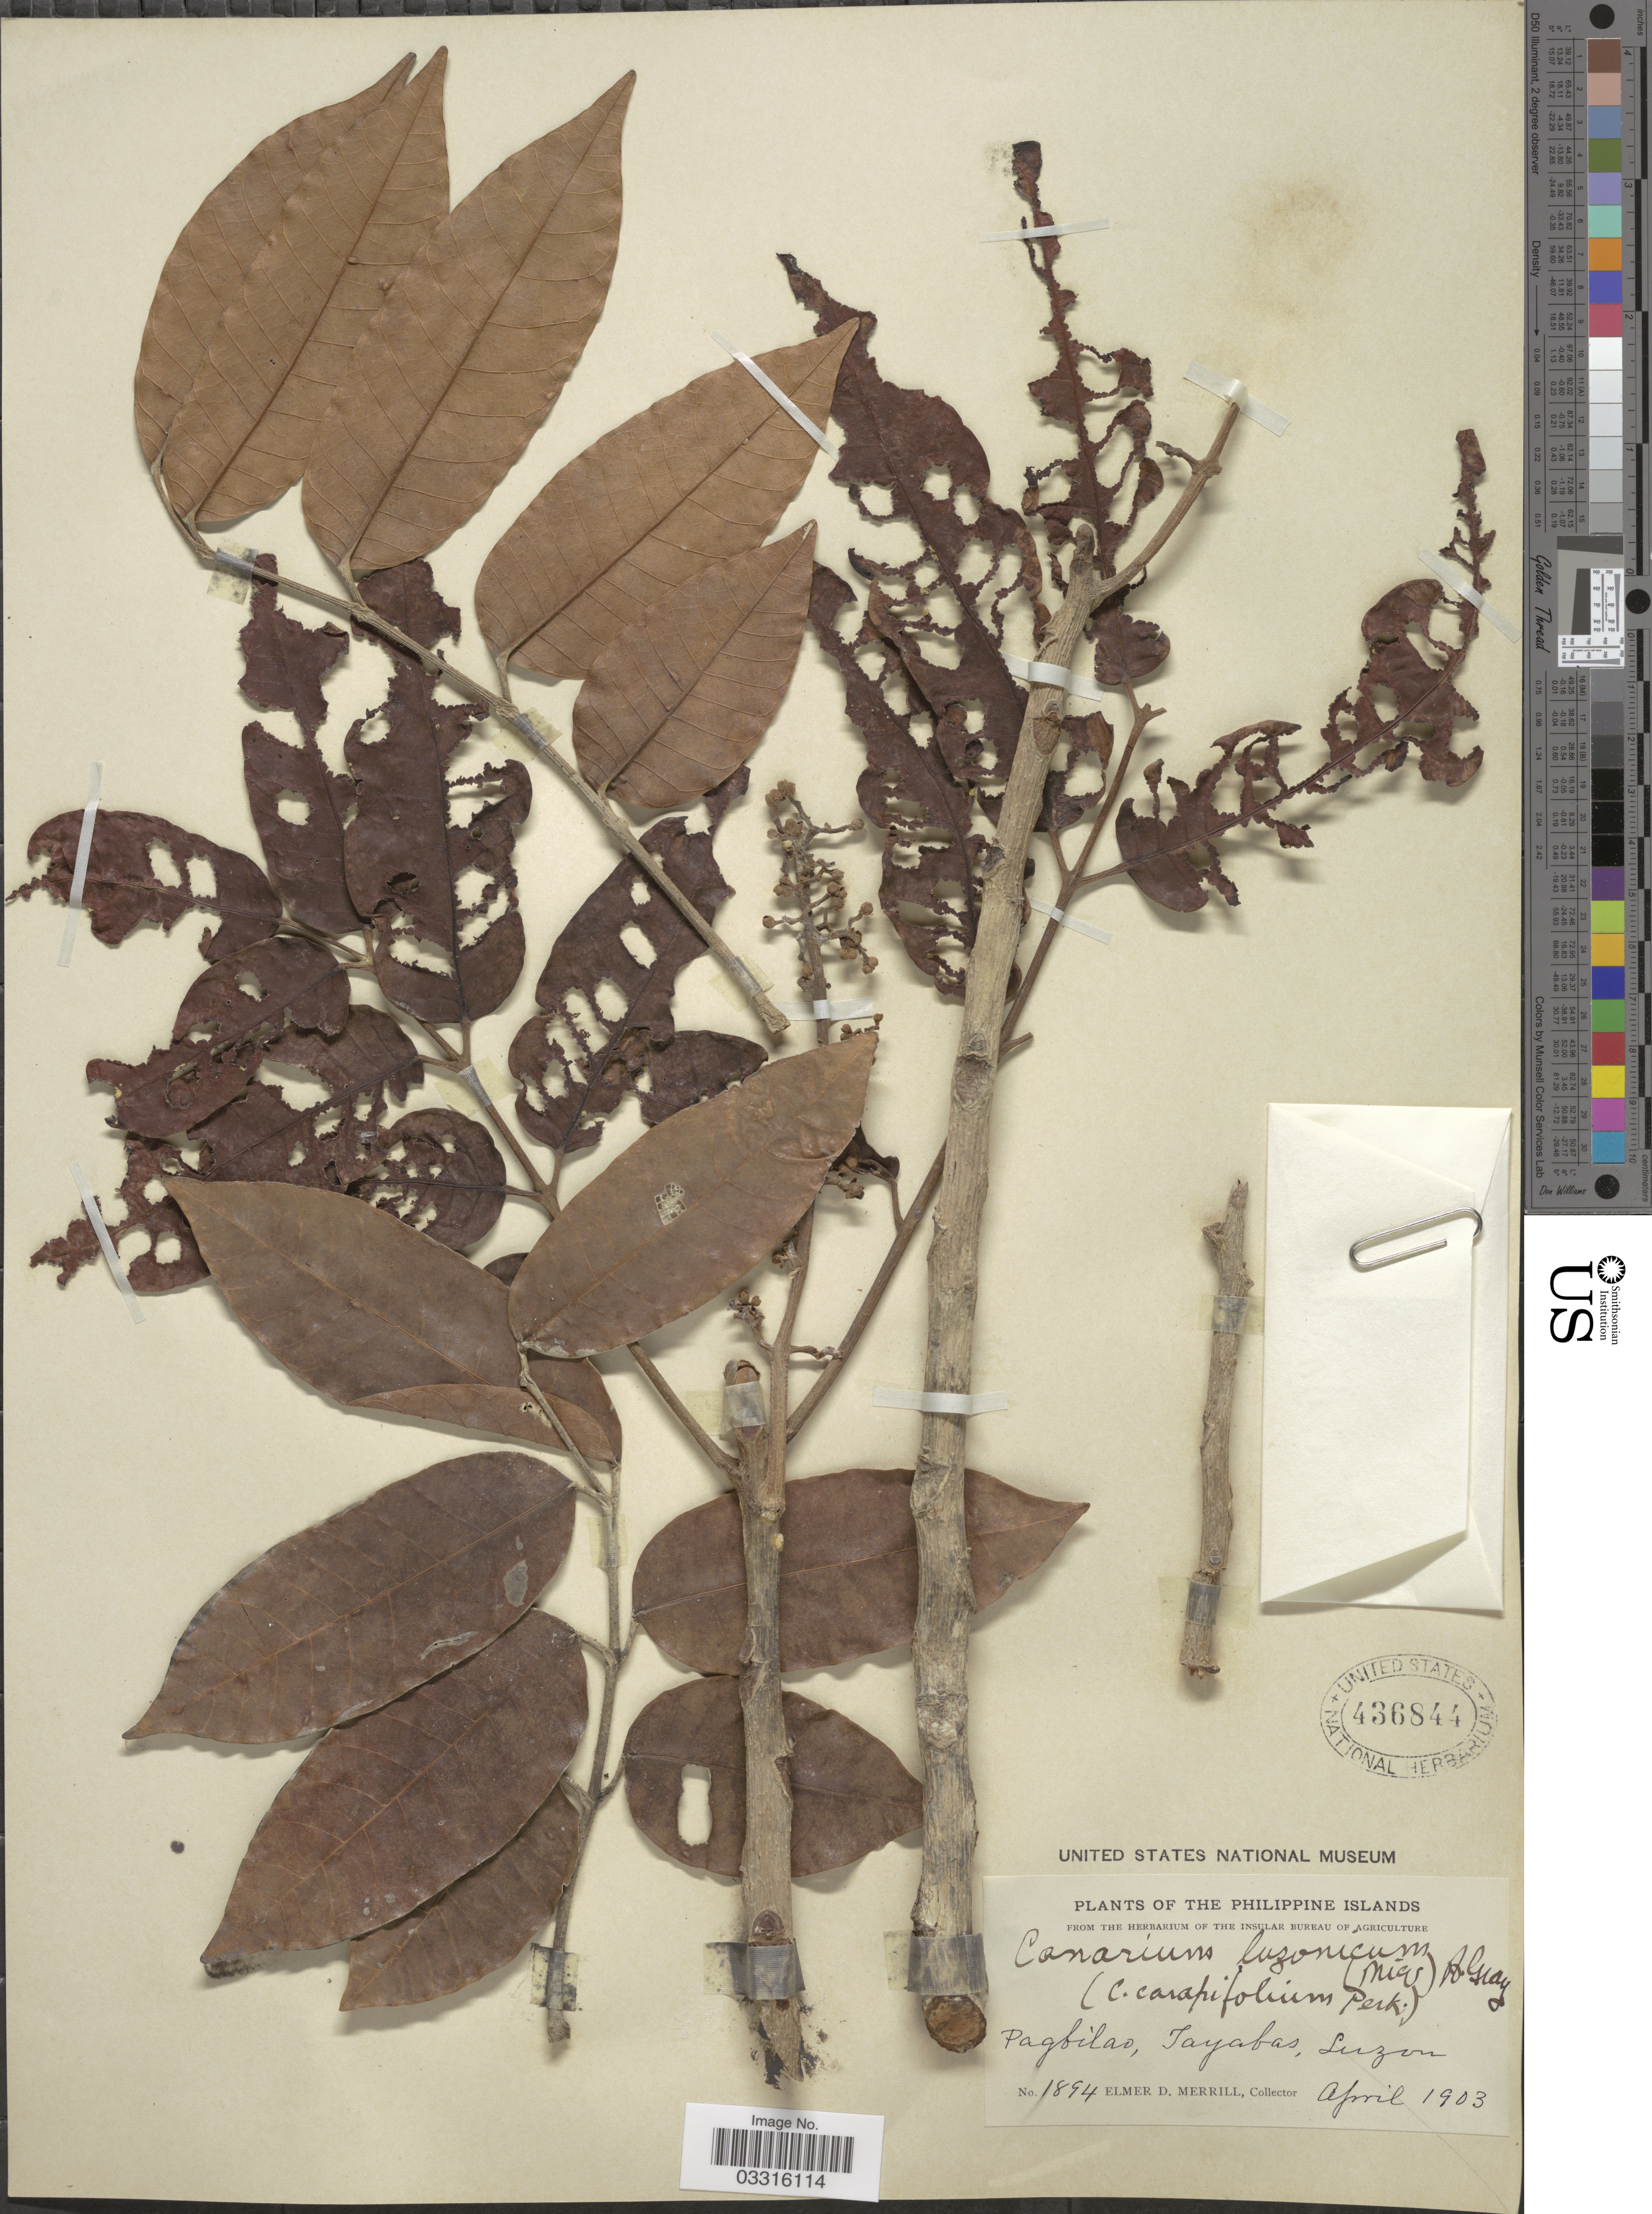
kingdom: Plantae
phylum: Tracheophyta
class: Magnoliopsida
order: Sapindales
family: Burseraceae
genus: Canarium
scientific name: Canarium luzonicum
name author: (Blume) A. Gray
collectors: E. D. Merrill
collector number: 1894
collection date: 1903-04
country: Philippines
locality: Pagbilao, Tayabas, Luzon.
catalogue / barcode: US 436844